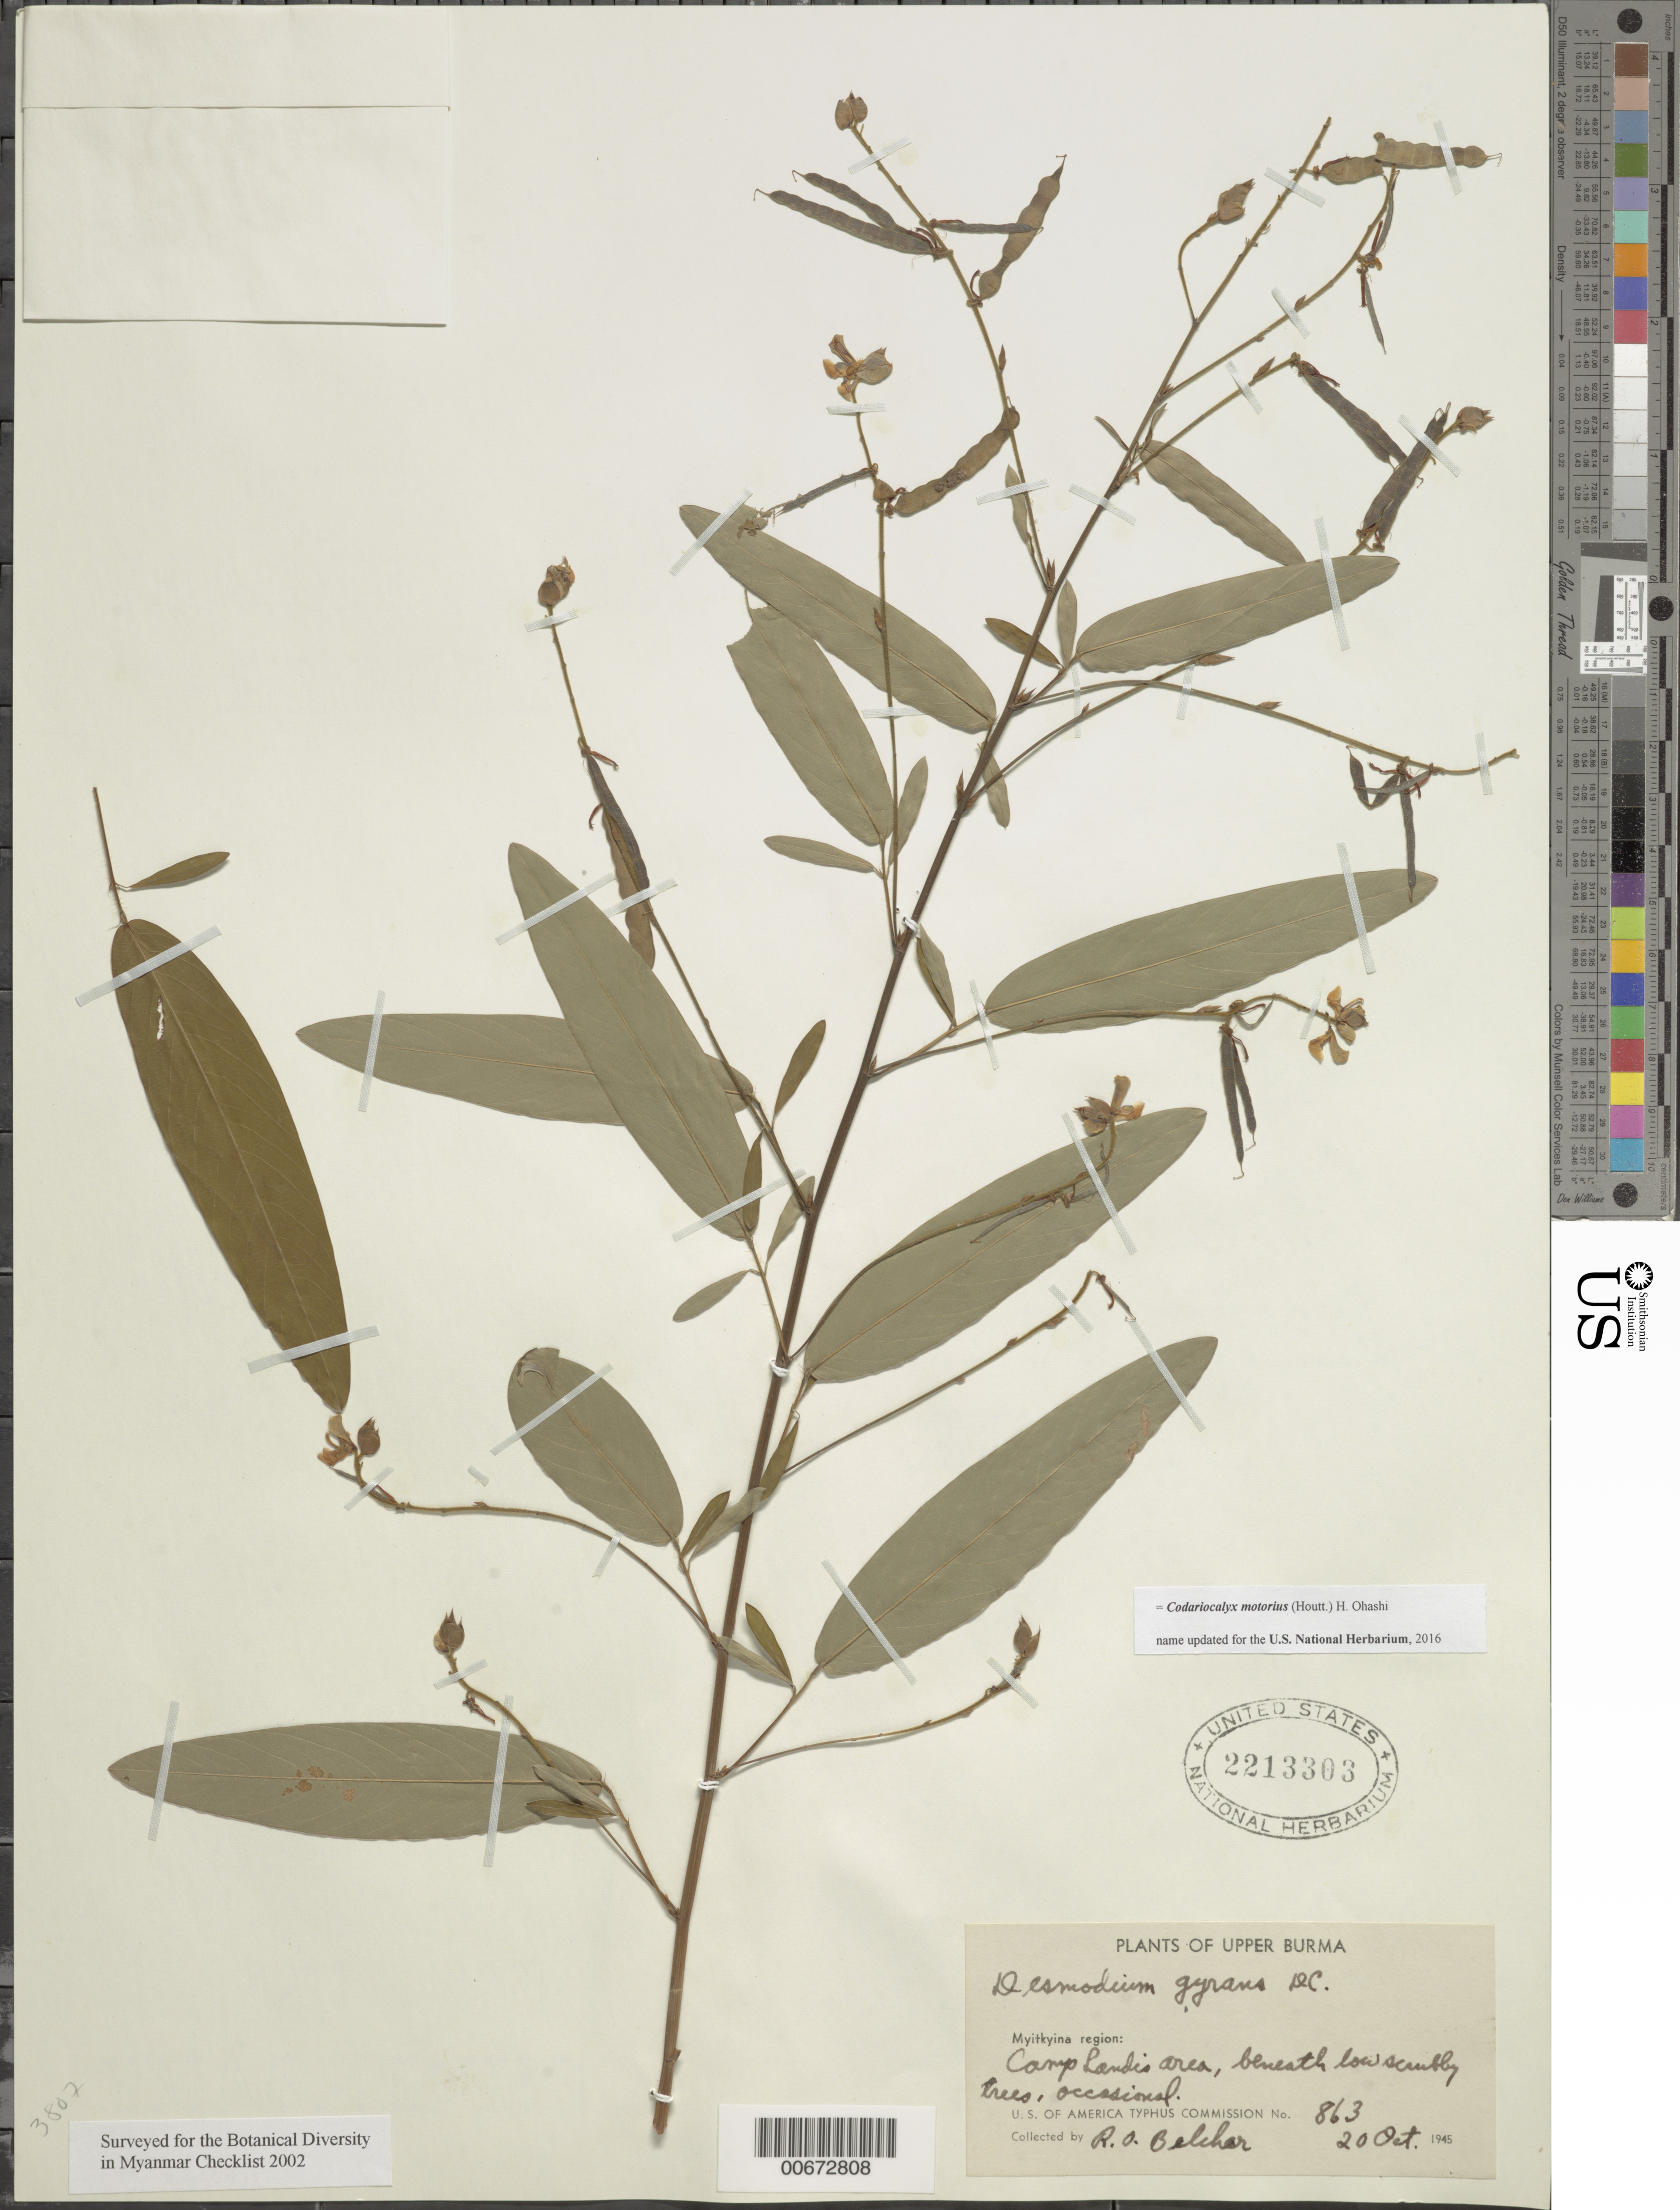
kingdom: Plantae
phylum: Tracheophyta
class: Magnoliopsida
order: Fabales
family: Fabaceae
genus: Codariocalyx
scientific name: Codariocalyx motorius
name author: (Houtt.) H. Ohashi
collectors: R. Belcher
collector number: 863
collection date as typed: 20 Oct 1945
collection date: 1945-10-20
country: Myanmar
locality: Upper Burma, Myitkyina region, Camp Landis area.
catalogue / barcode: US 2213303